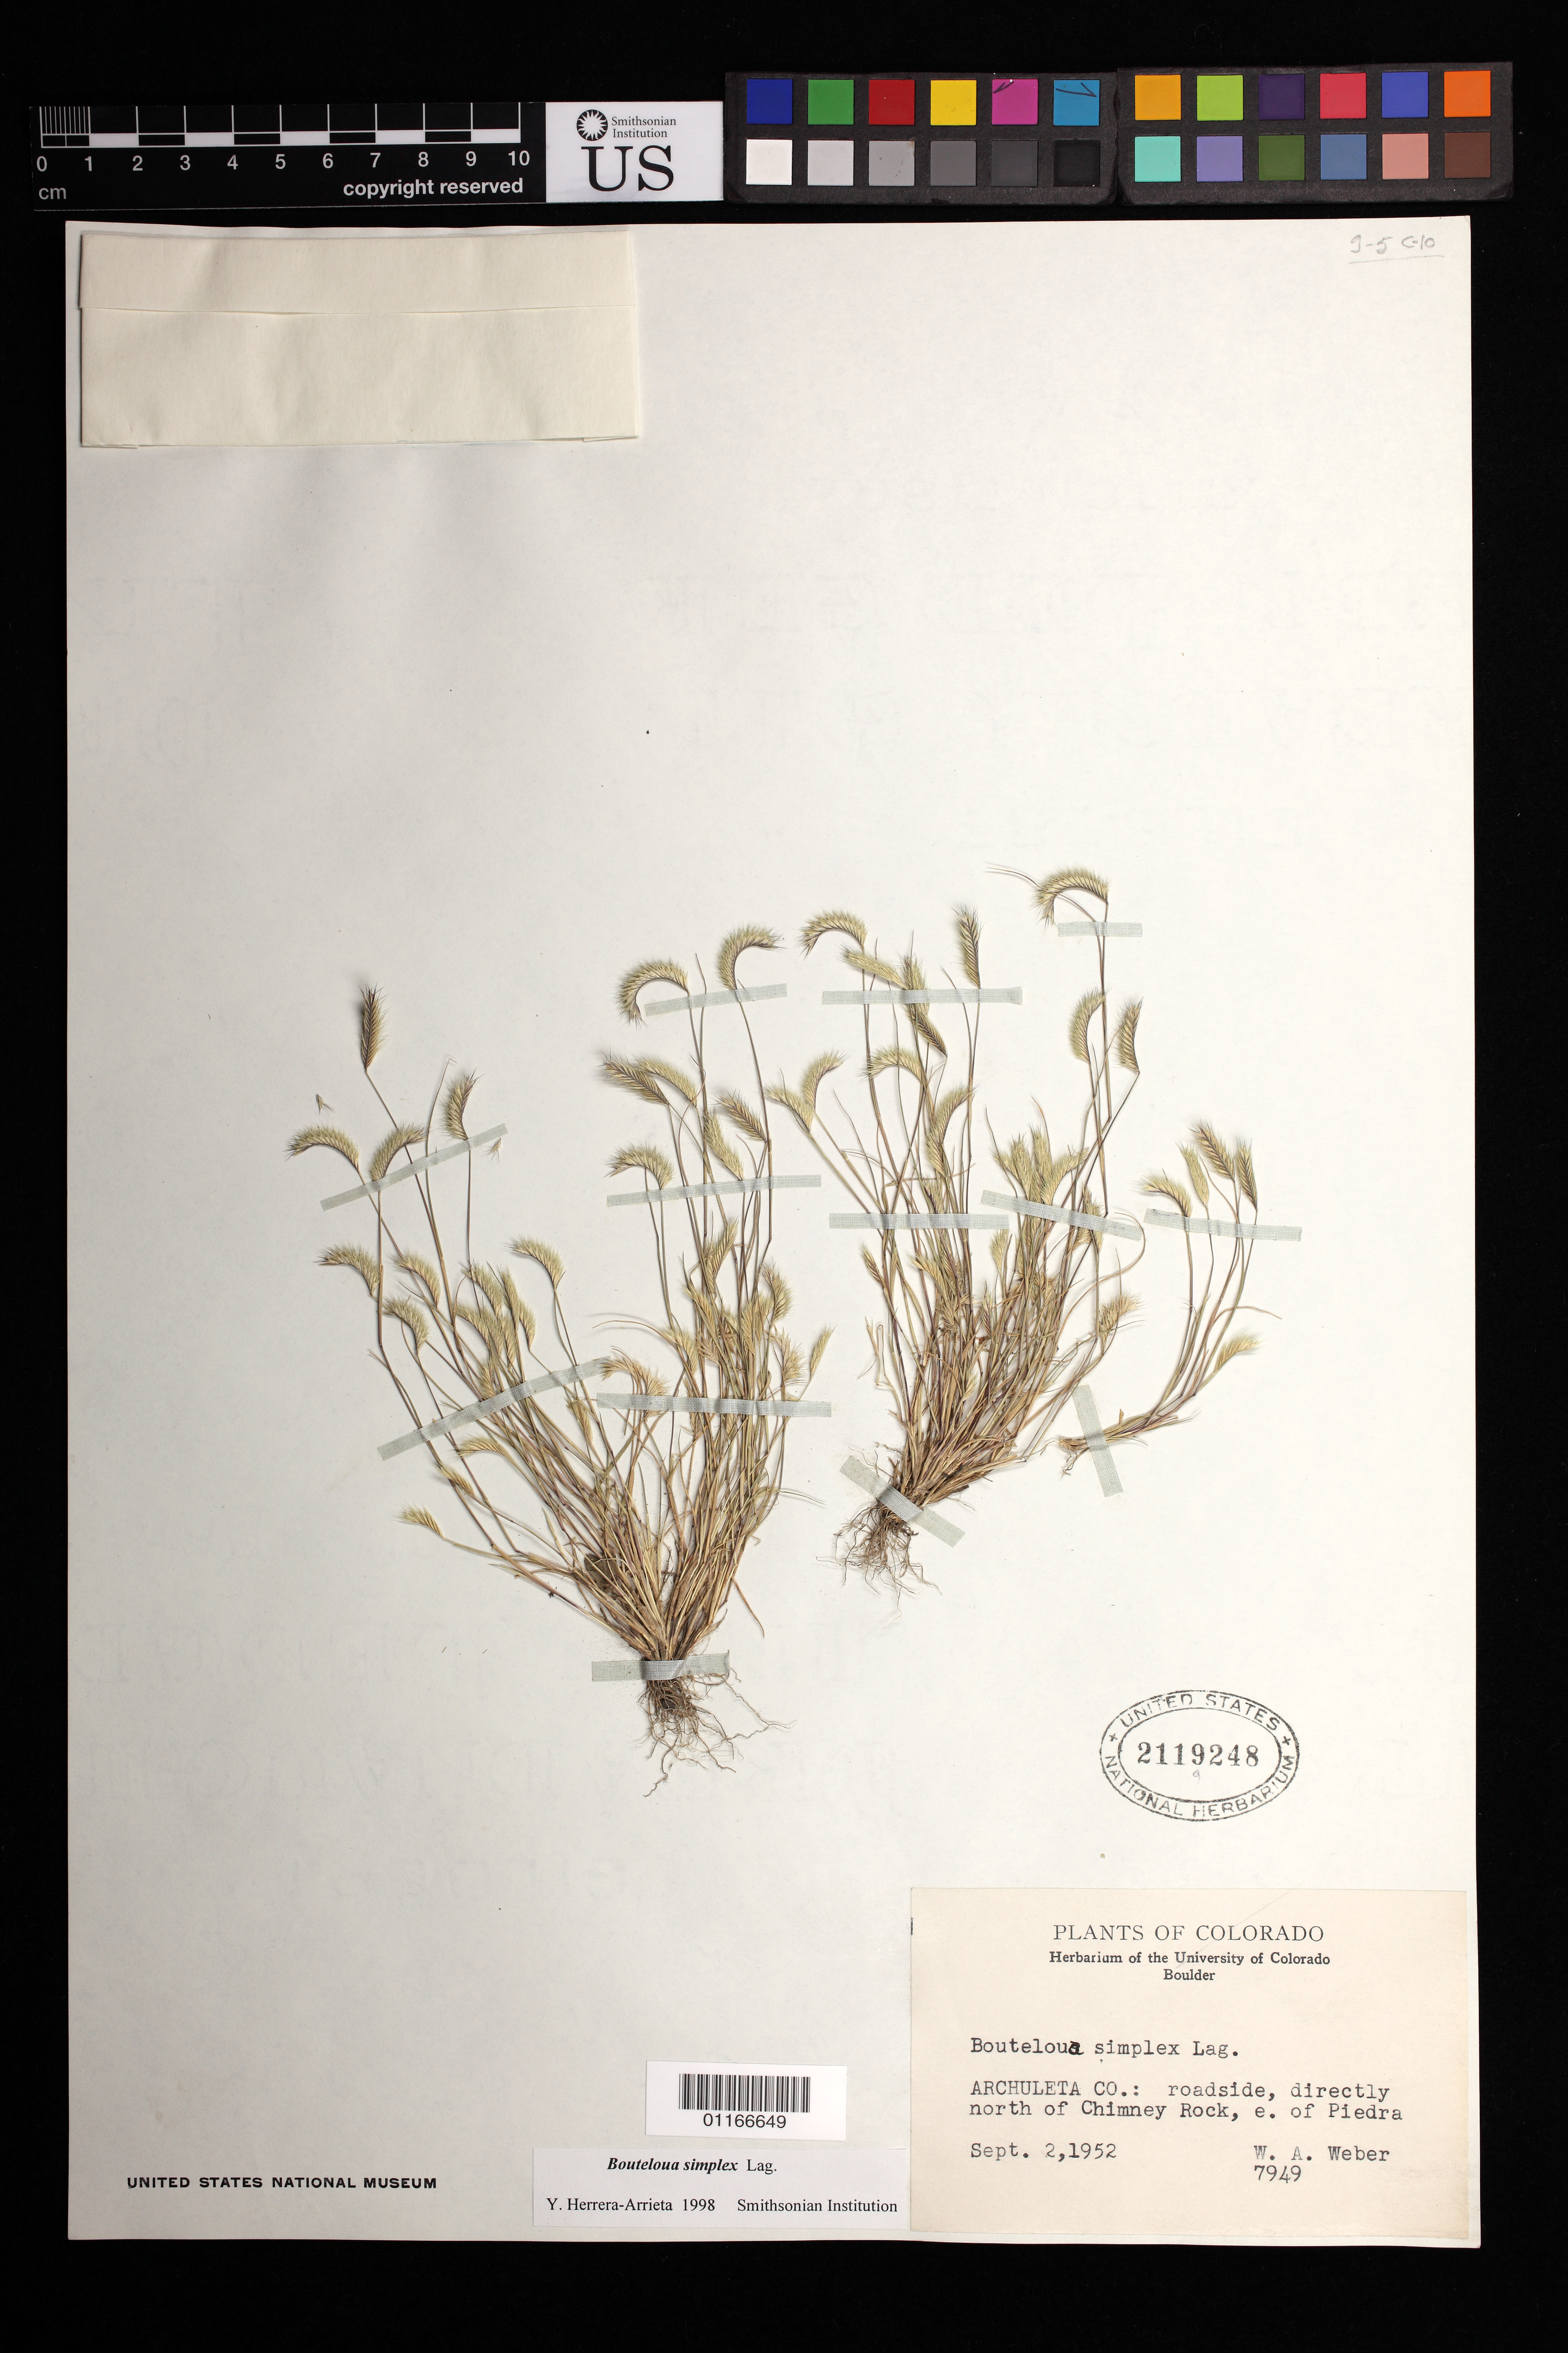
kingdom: Plantae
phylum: Tracheophyta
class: Liliopsida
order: Poales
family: Poaceae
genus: Bouteloua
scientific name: Bouteloua simplex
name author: Lag.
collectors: W. A. Weber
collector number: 7949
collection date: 1952-09-02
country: United States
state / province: Colorado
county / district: Archuleta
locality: Directly North of Chimney Rock, East of Piedra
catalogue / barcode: US 2119248